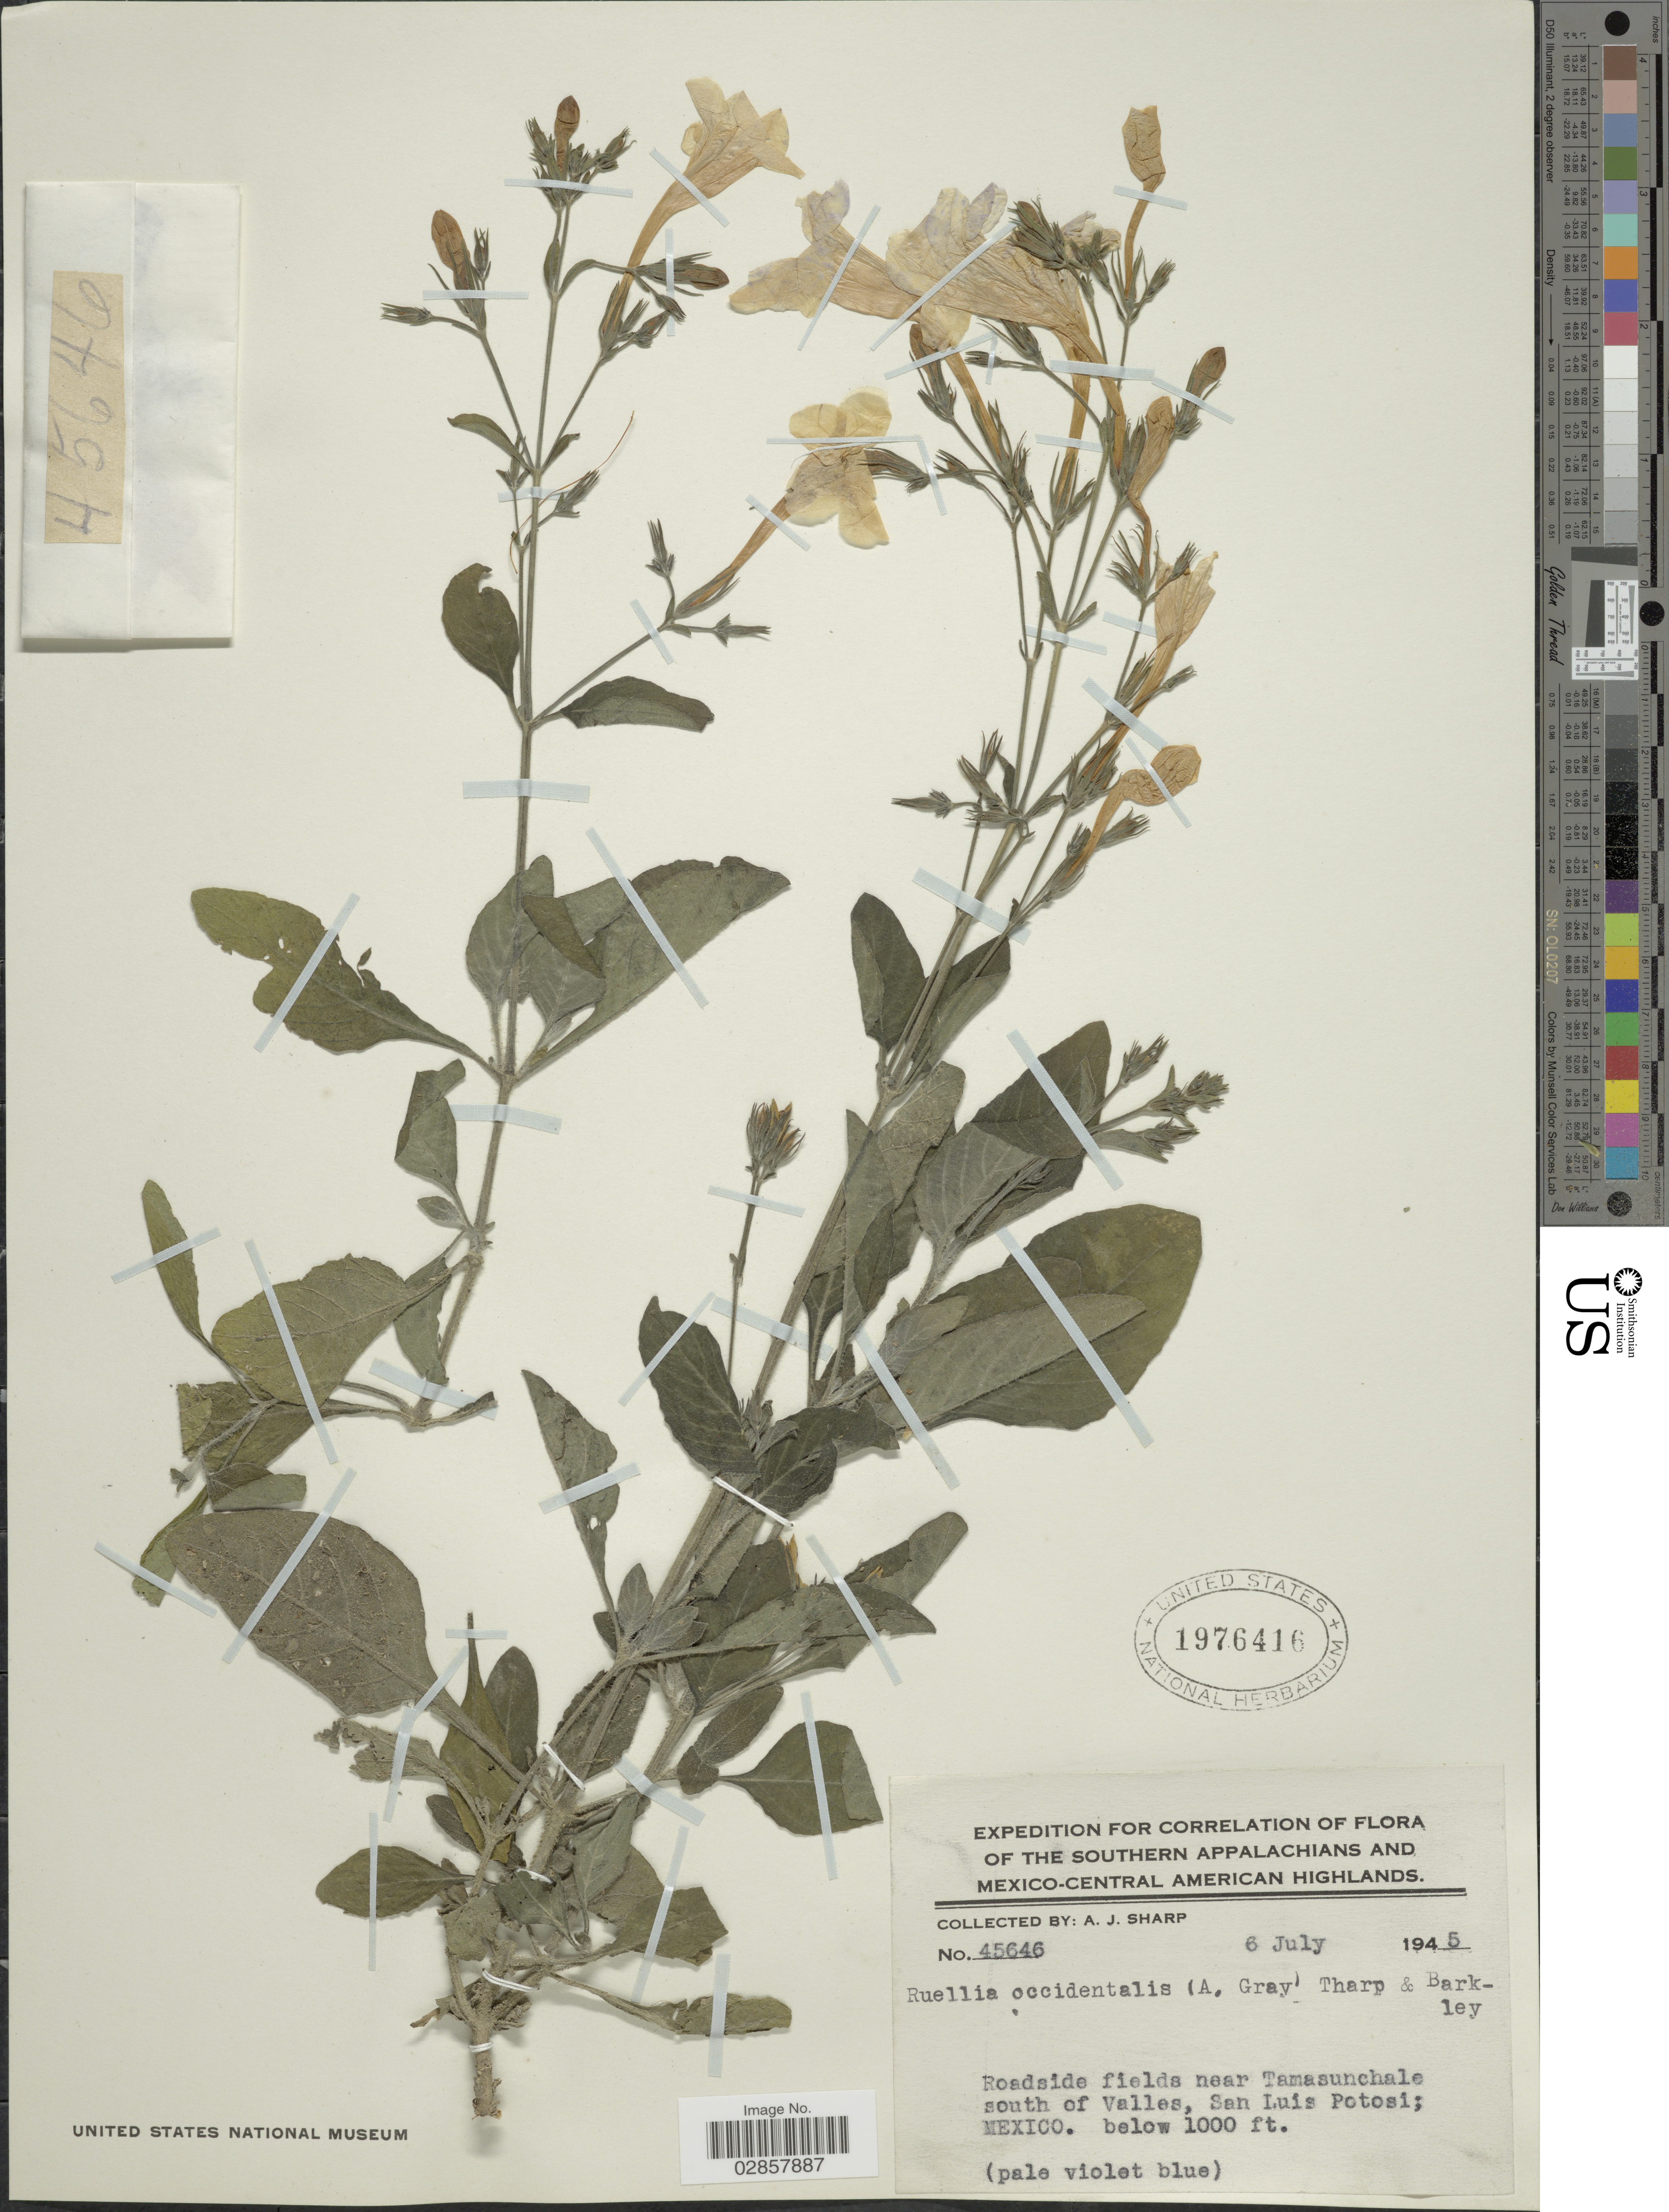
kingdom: Plantae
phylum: Tracheophyta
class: Magnoliopsida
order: Lamiales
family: Acanthaceae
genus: Ruellia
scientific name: Ruellia occidentalis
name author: (A. Gray) Tharp & F.A. Barkley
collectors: A. J. Sharp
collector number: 45646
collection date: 1945-07-06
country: Mexico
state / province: San Luis Potosí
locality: Southern Appalachians and Mexico-Central American Highlands. Roadside fields near Tamasunchale south of Valles.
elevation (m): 305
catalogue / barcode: US 1976416